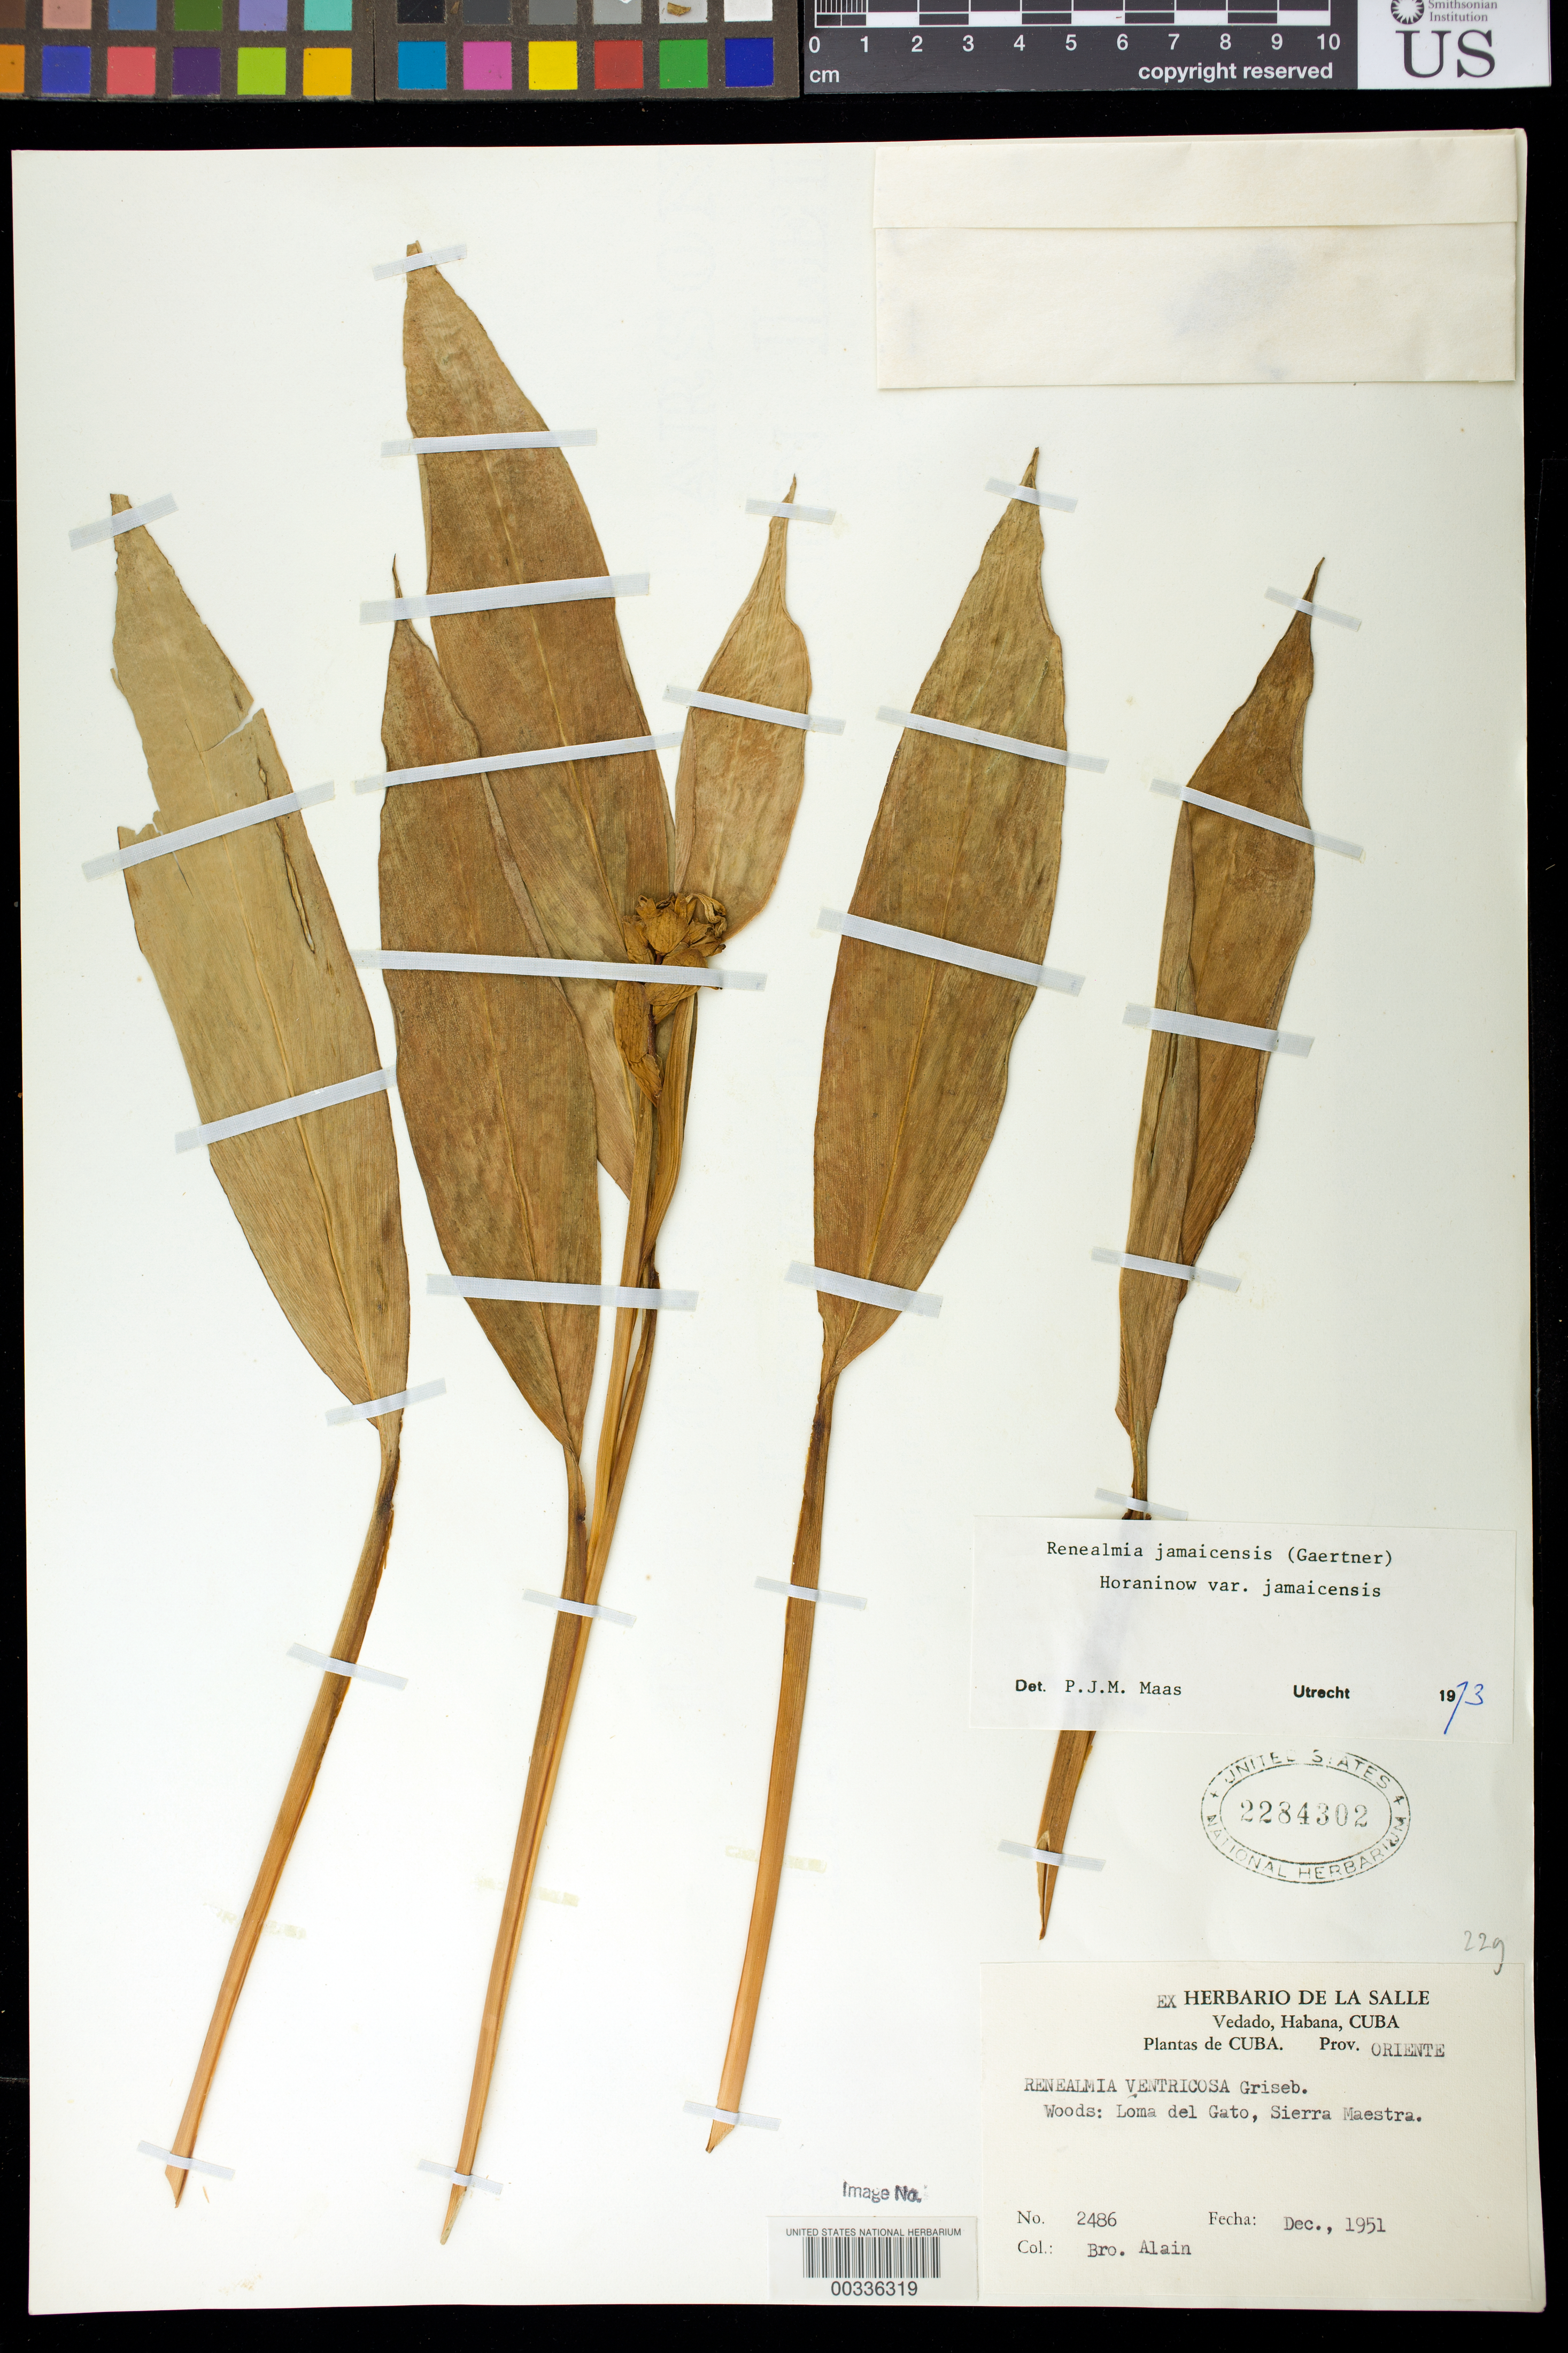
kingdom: Plantae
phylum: Tracheophyta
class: Liliopsida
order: Zingiberales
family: Zingiberaceae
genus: Renealmia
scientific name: Renealmia jamaicensis var. jamaicensis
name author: (Gaertn.) Horan.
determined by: Maas, Paul J. M.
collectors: A. H. Liogier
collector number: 2486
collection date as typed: Dec 1951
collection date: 1951-12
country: Cuba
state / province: Oriente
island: Greater Antilles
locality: Loma del gato, sierra maestra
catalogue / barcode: US 2284302